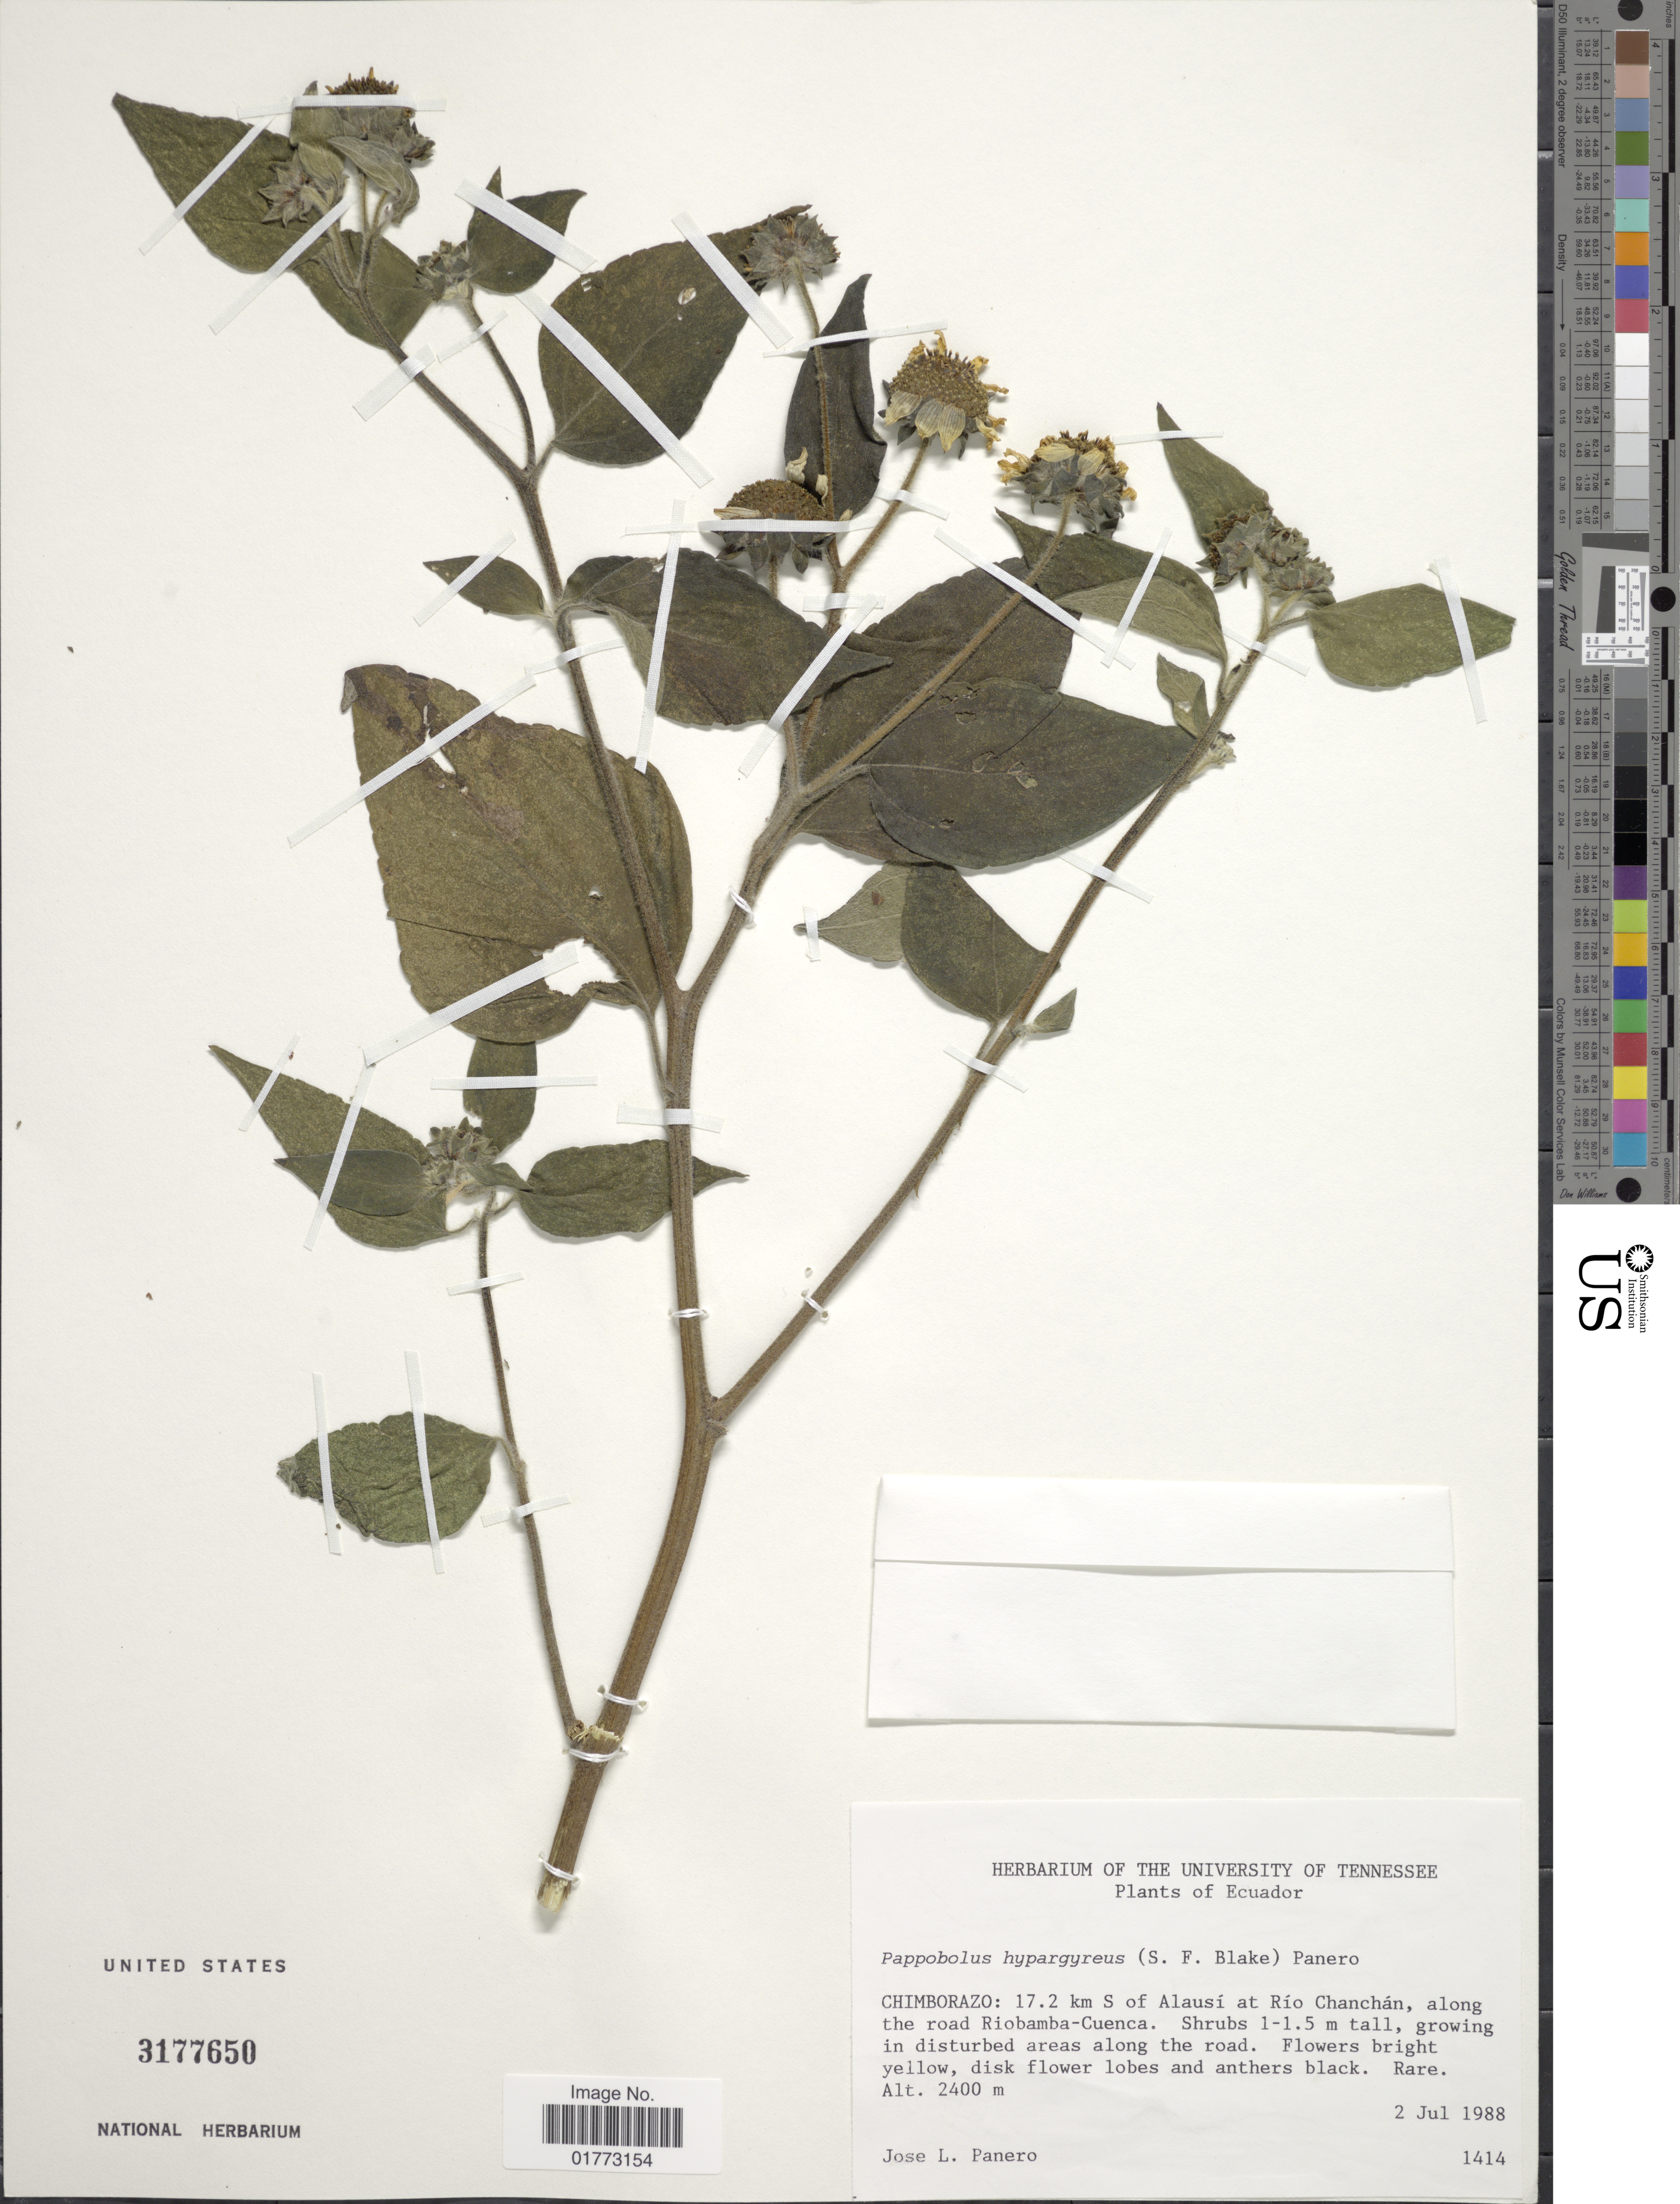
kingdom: Plantae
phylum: Tracheophyta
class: Magnoliopsida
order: Asterales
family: Asteraceae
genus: Pappobolus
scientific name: Pappobolus hypargyreus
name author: (S.F. Blake) Panero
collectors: J. L. Panero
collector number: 1414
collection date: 1988-07-02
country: Ecuador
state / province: Chimborazo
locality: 17.2 km s of Alausi at Rio Chanchan, along the road Riobamba-Cuenca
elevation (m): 2400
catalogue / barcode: US 3177650